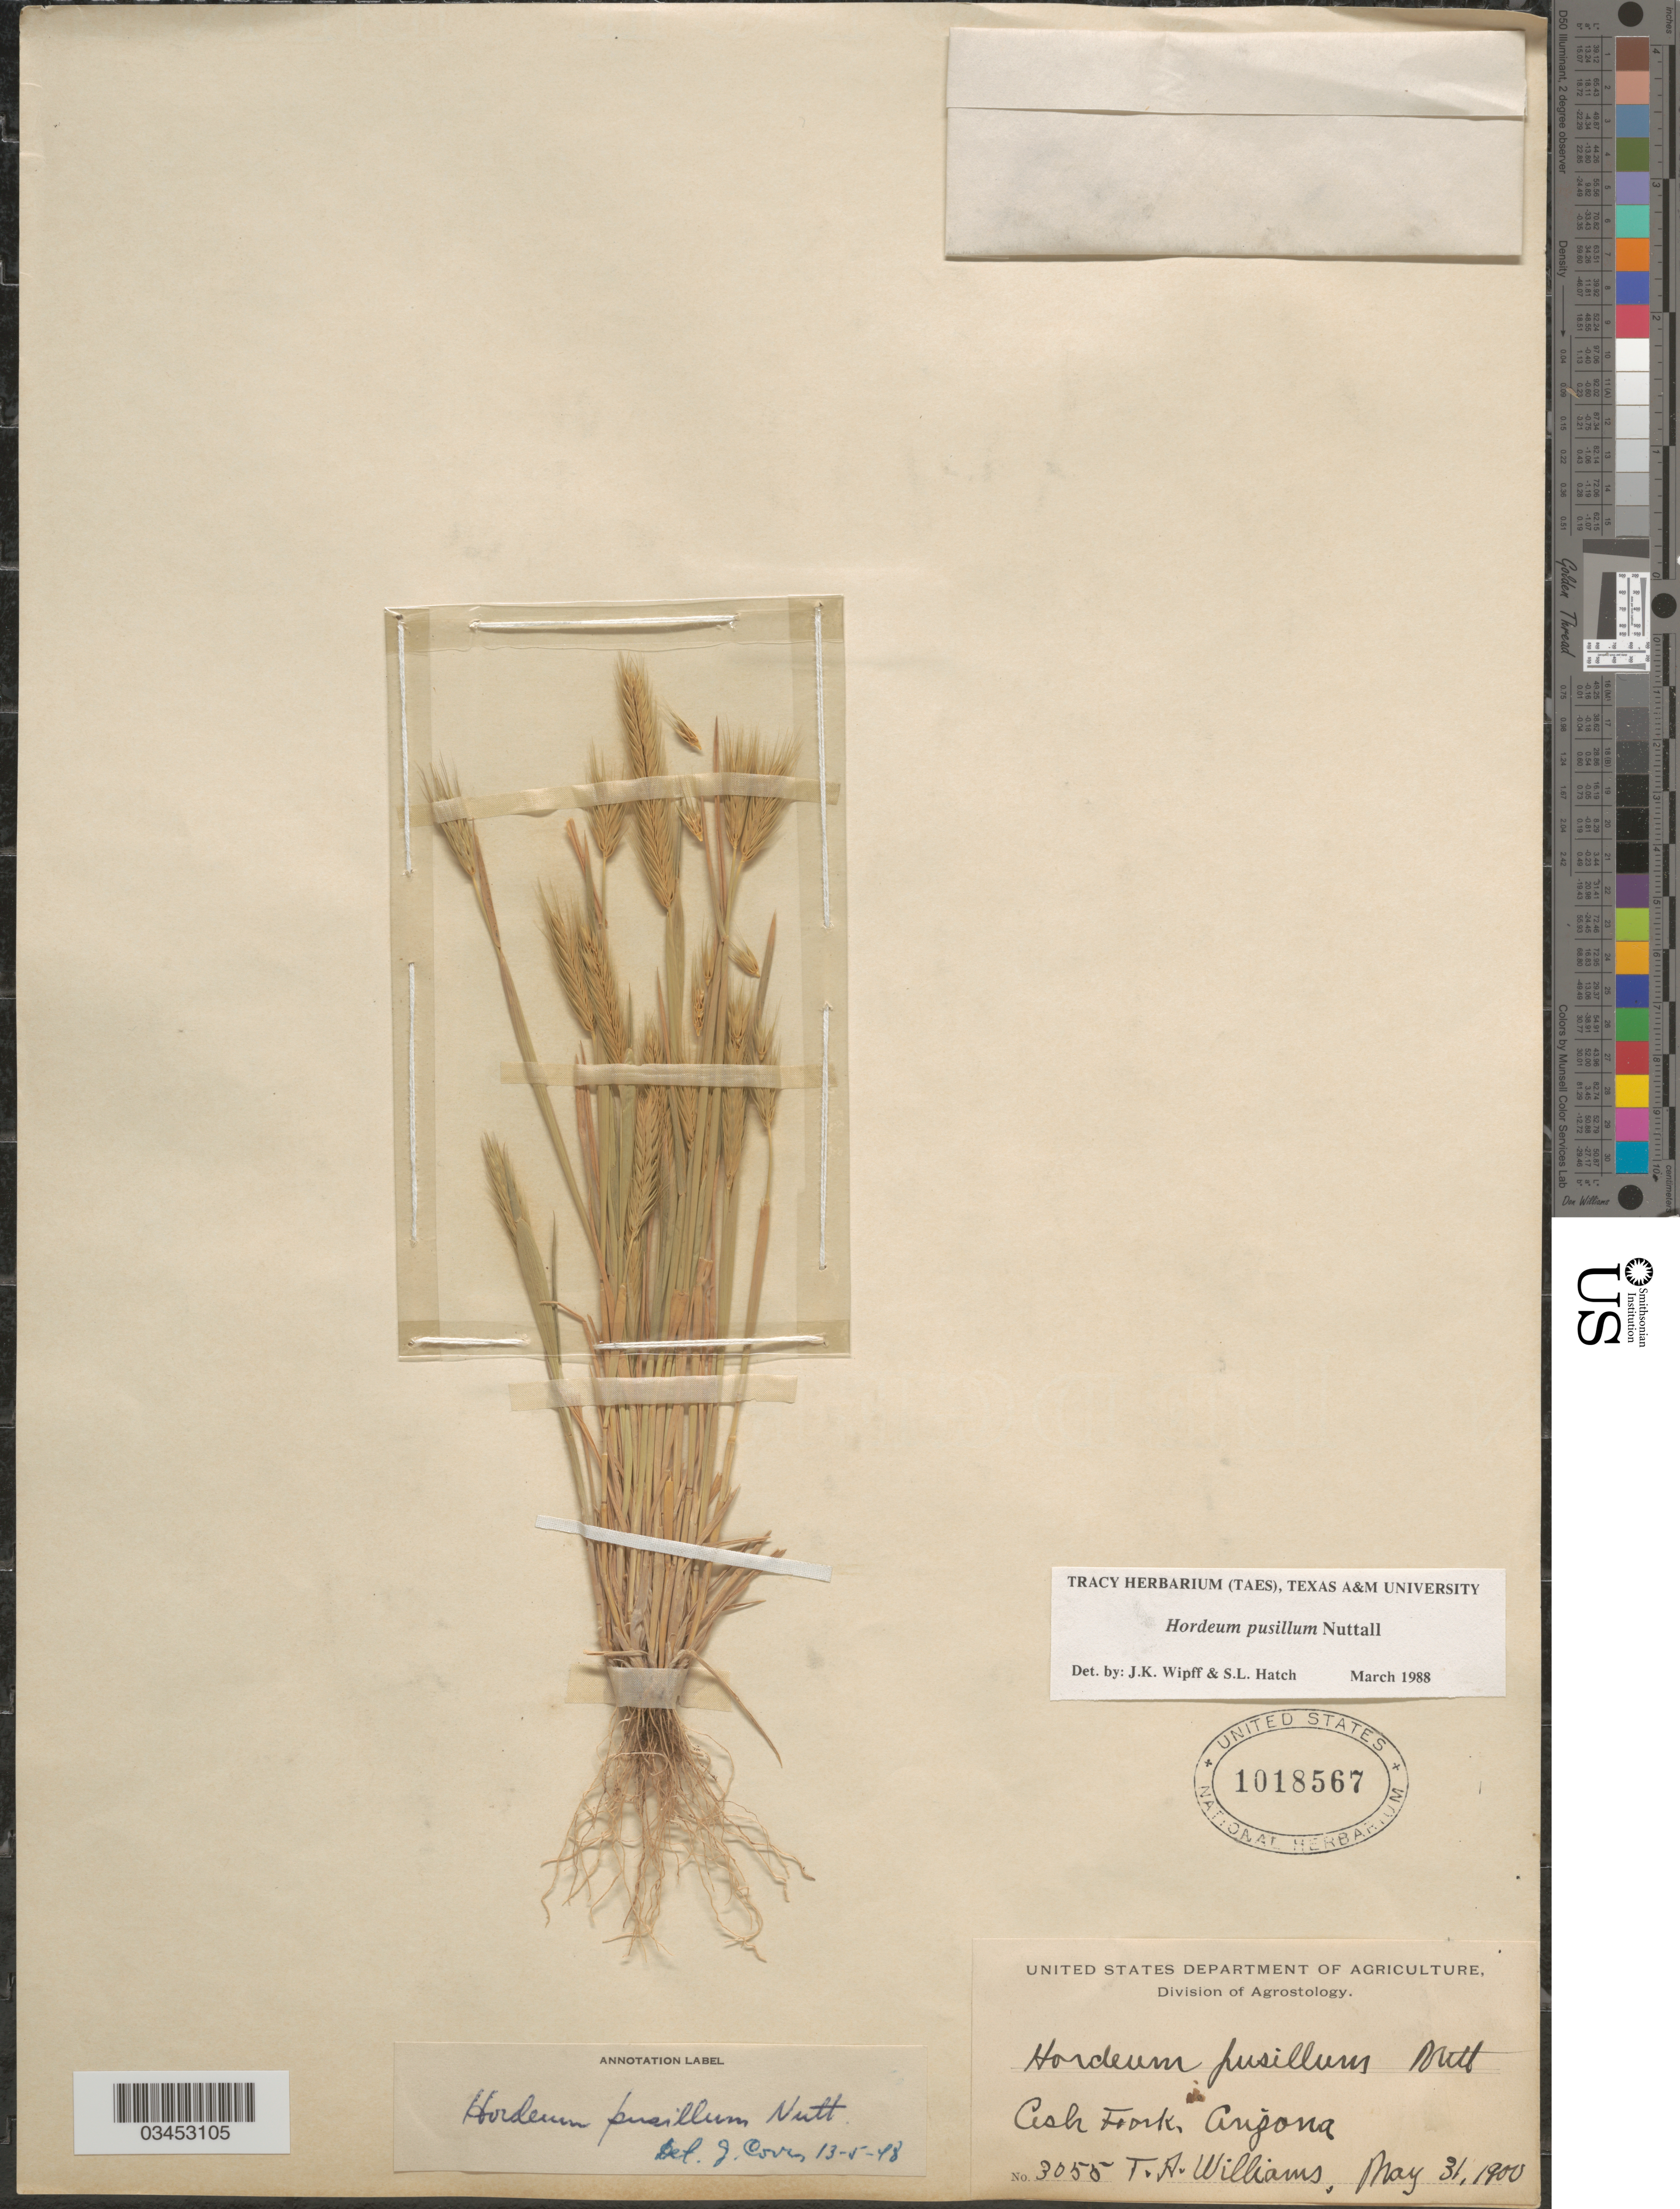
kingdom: Plantae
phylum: Tracheophyta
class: Liliopsida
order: Poales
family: Poaceae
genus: Hordeum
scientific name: Hordeum pusillum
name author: Nutt.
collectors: T. Williams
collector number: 3055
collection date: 1900-05-31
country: United States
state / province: Arizona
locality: Ash Fork.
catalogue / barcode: US 1018567